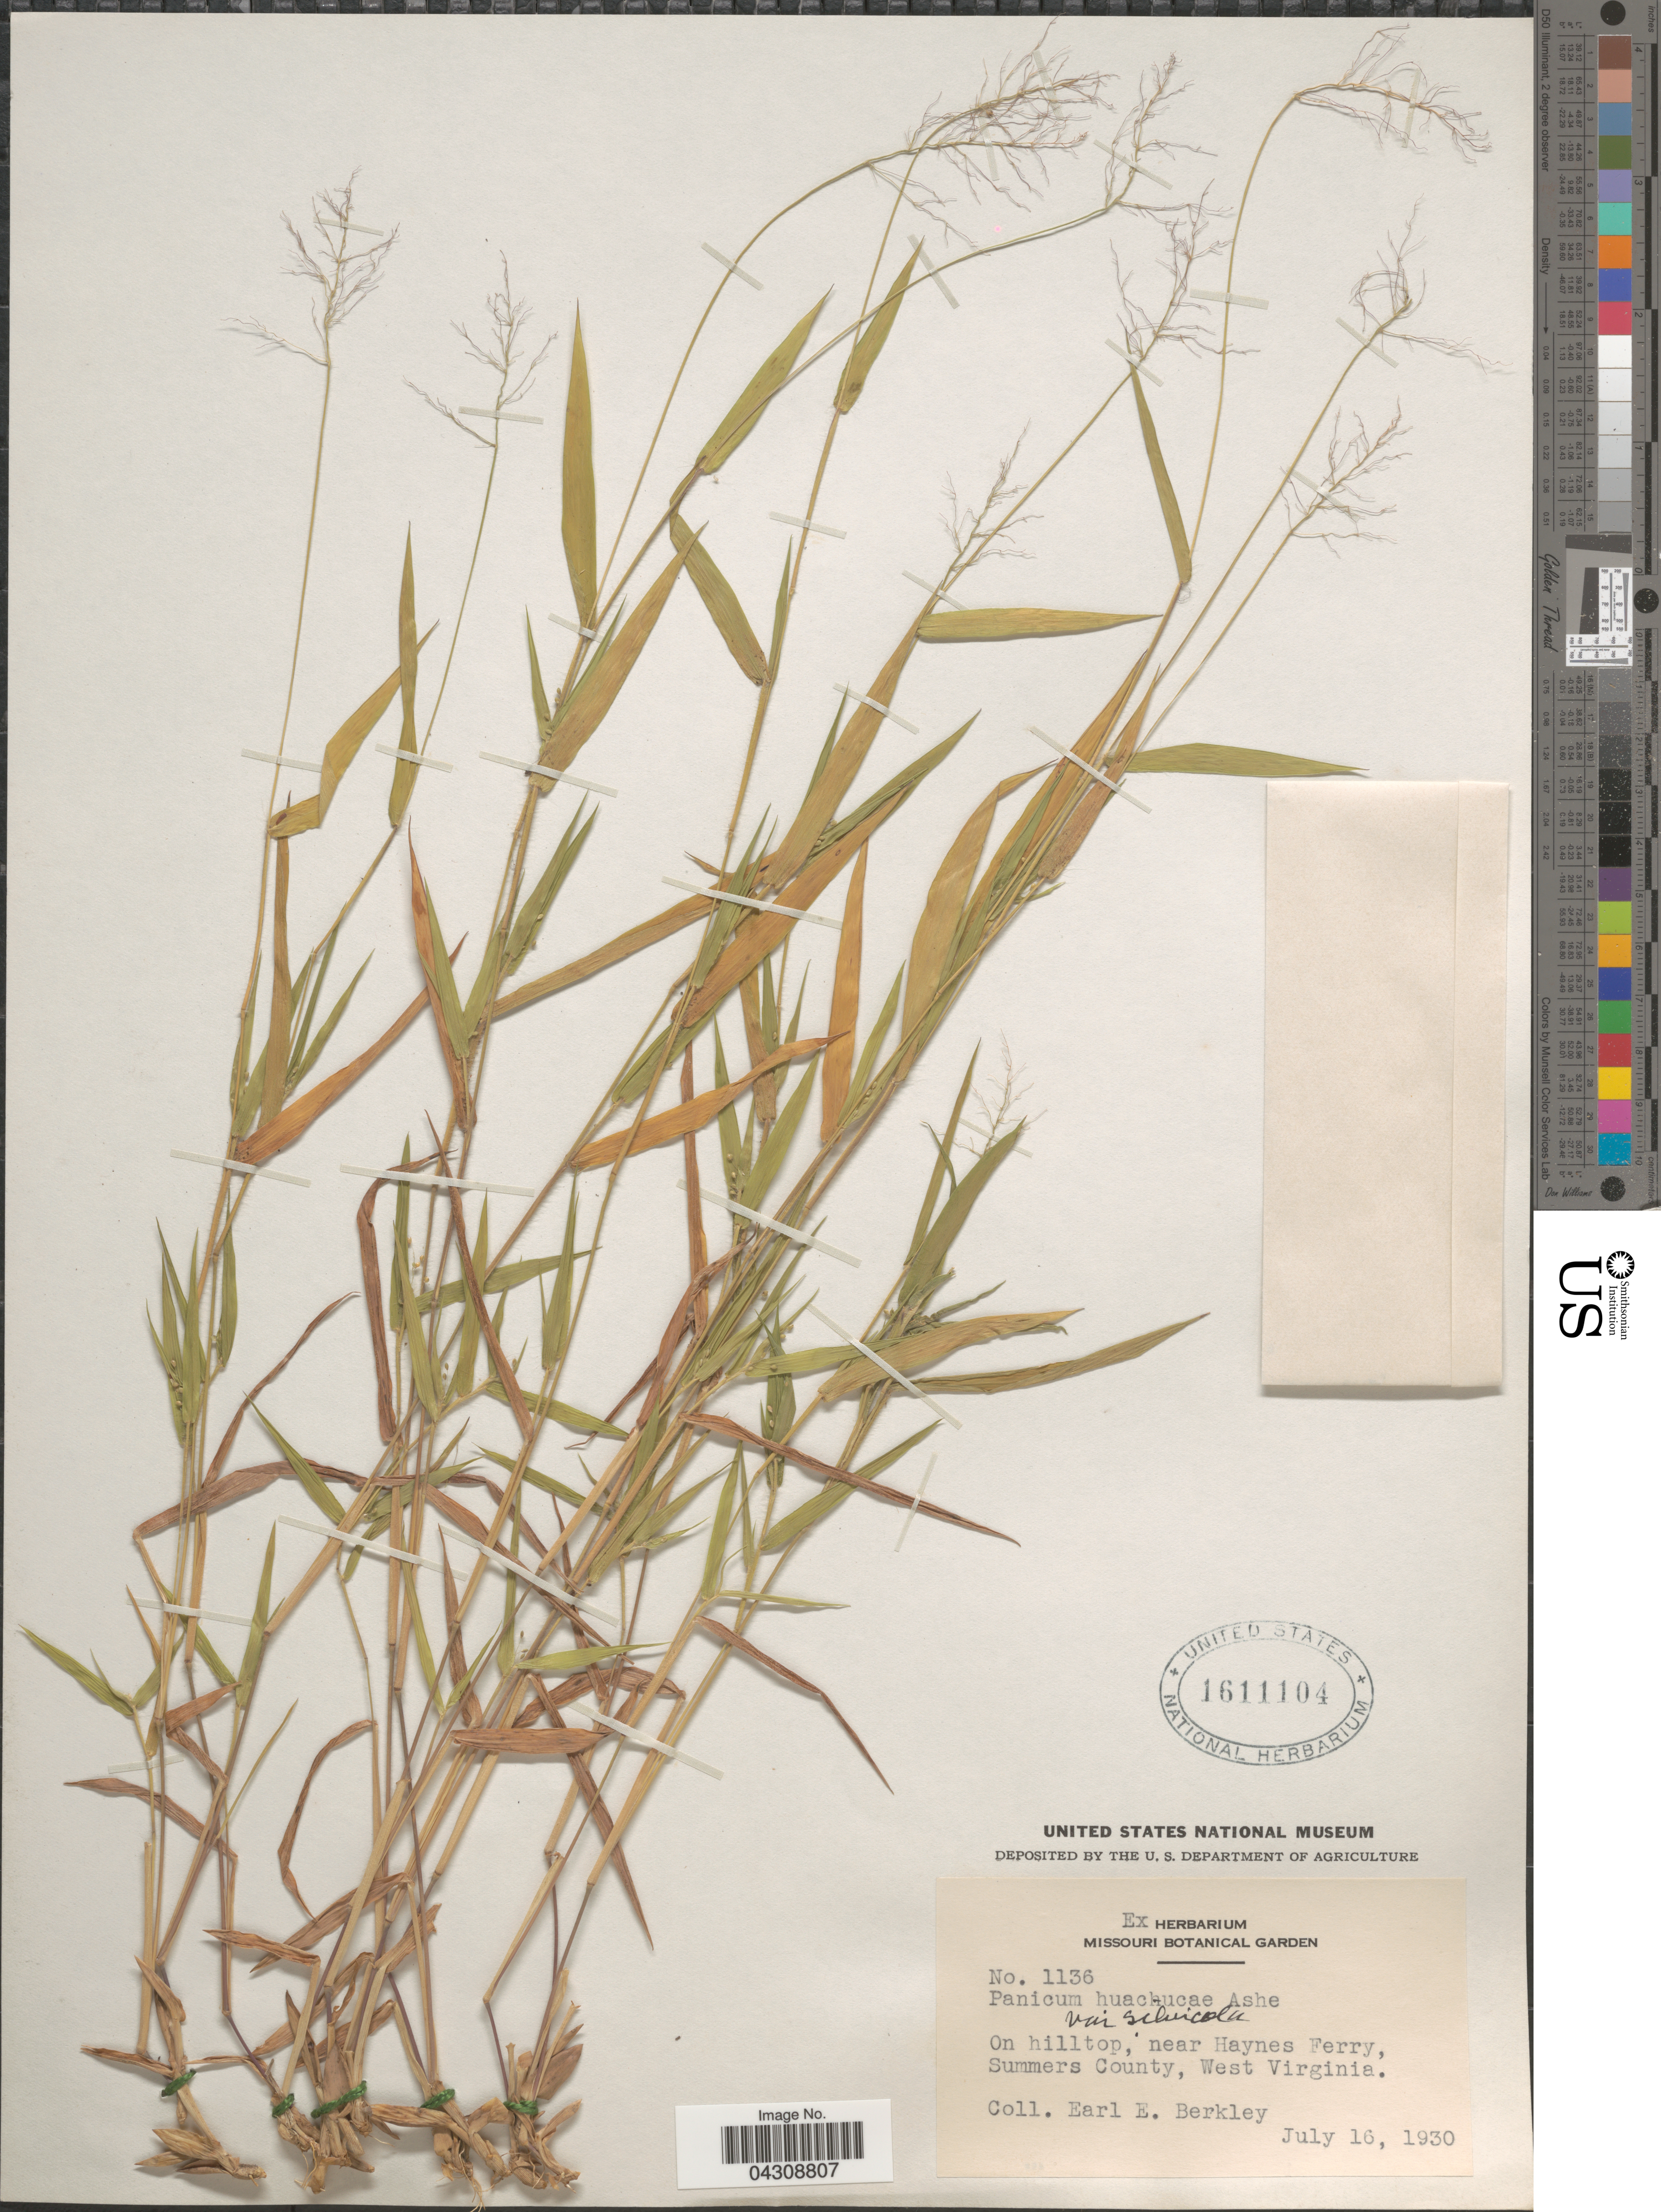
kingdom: Plantae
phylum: Tracheophyta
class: Liliopsida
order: Poales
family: Poaceae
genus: Dichanthelium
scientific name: Dichanthelium acuminatum var. acuminatum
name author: (Sw.) Gould & C.A. Clark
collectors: E. Berkley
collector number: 1136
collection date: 1930-07-16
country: United States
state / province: West Virginia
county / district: Summers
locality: On hilltop, near Haynes Ferry, Summers County.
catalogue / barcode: US 1611104